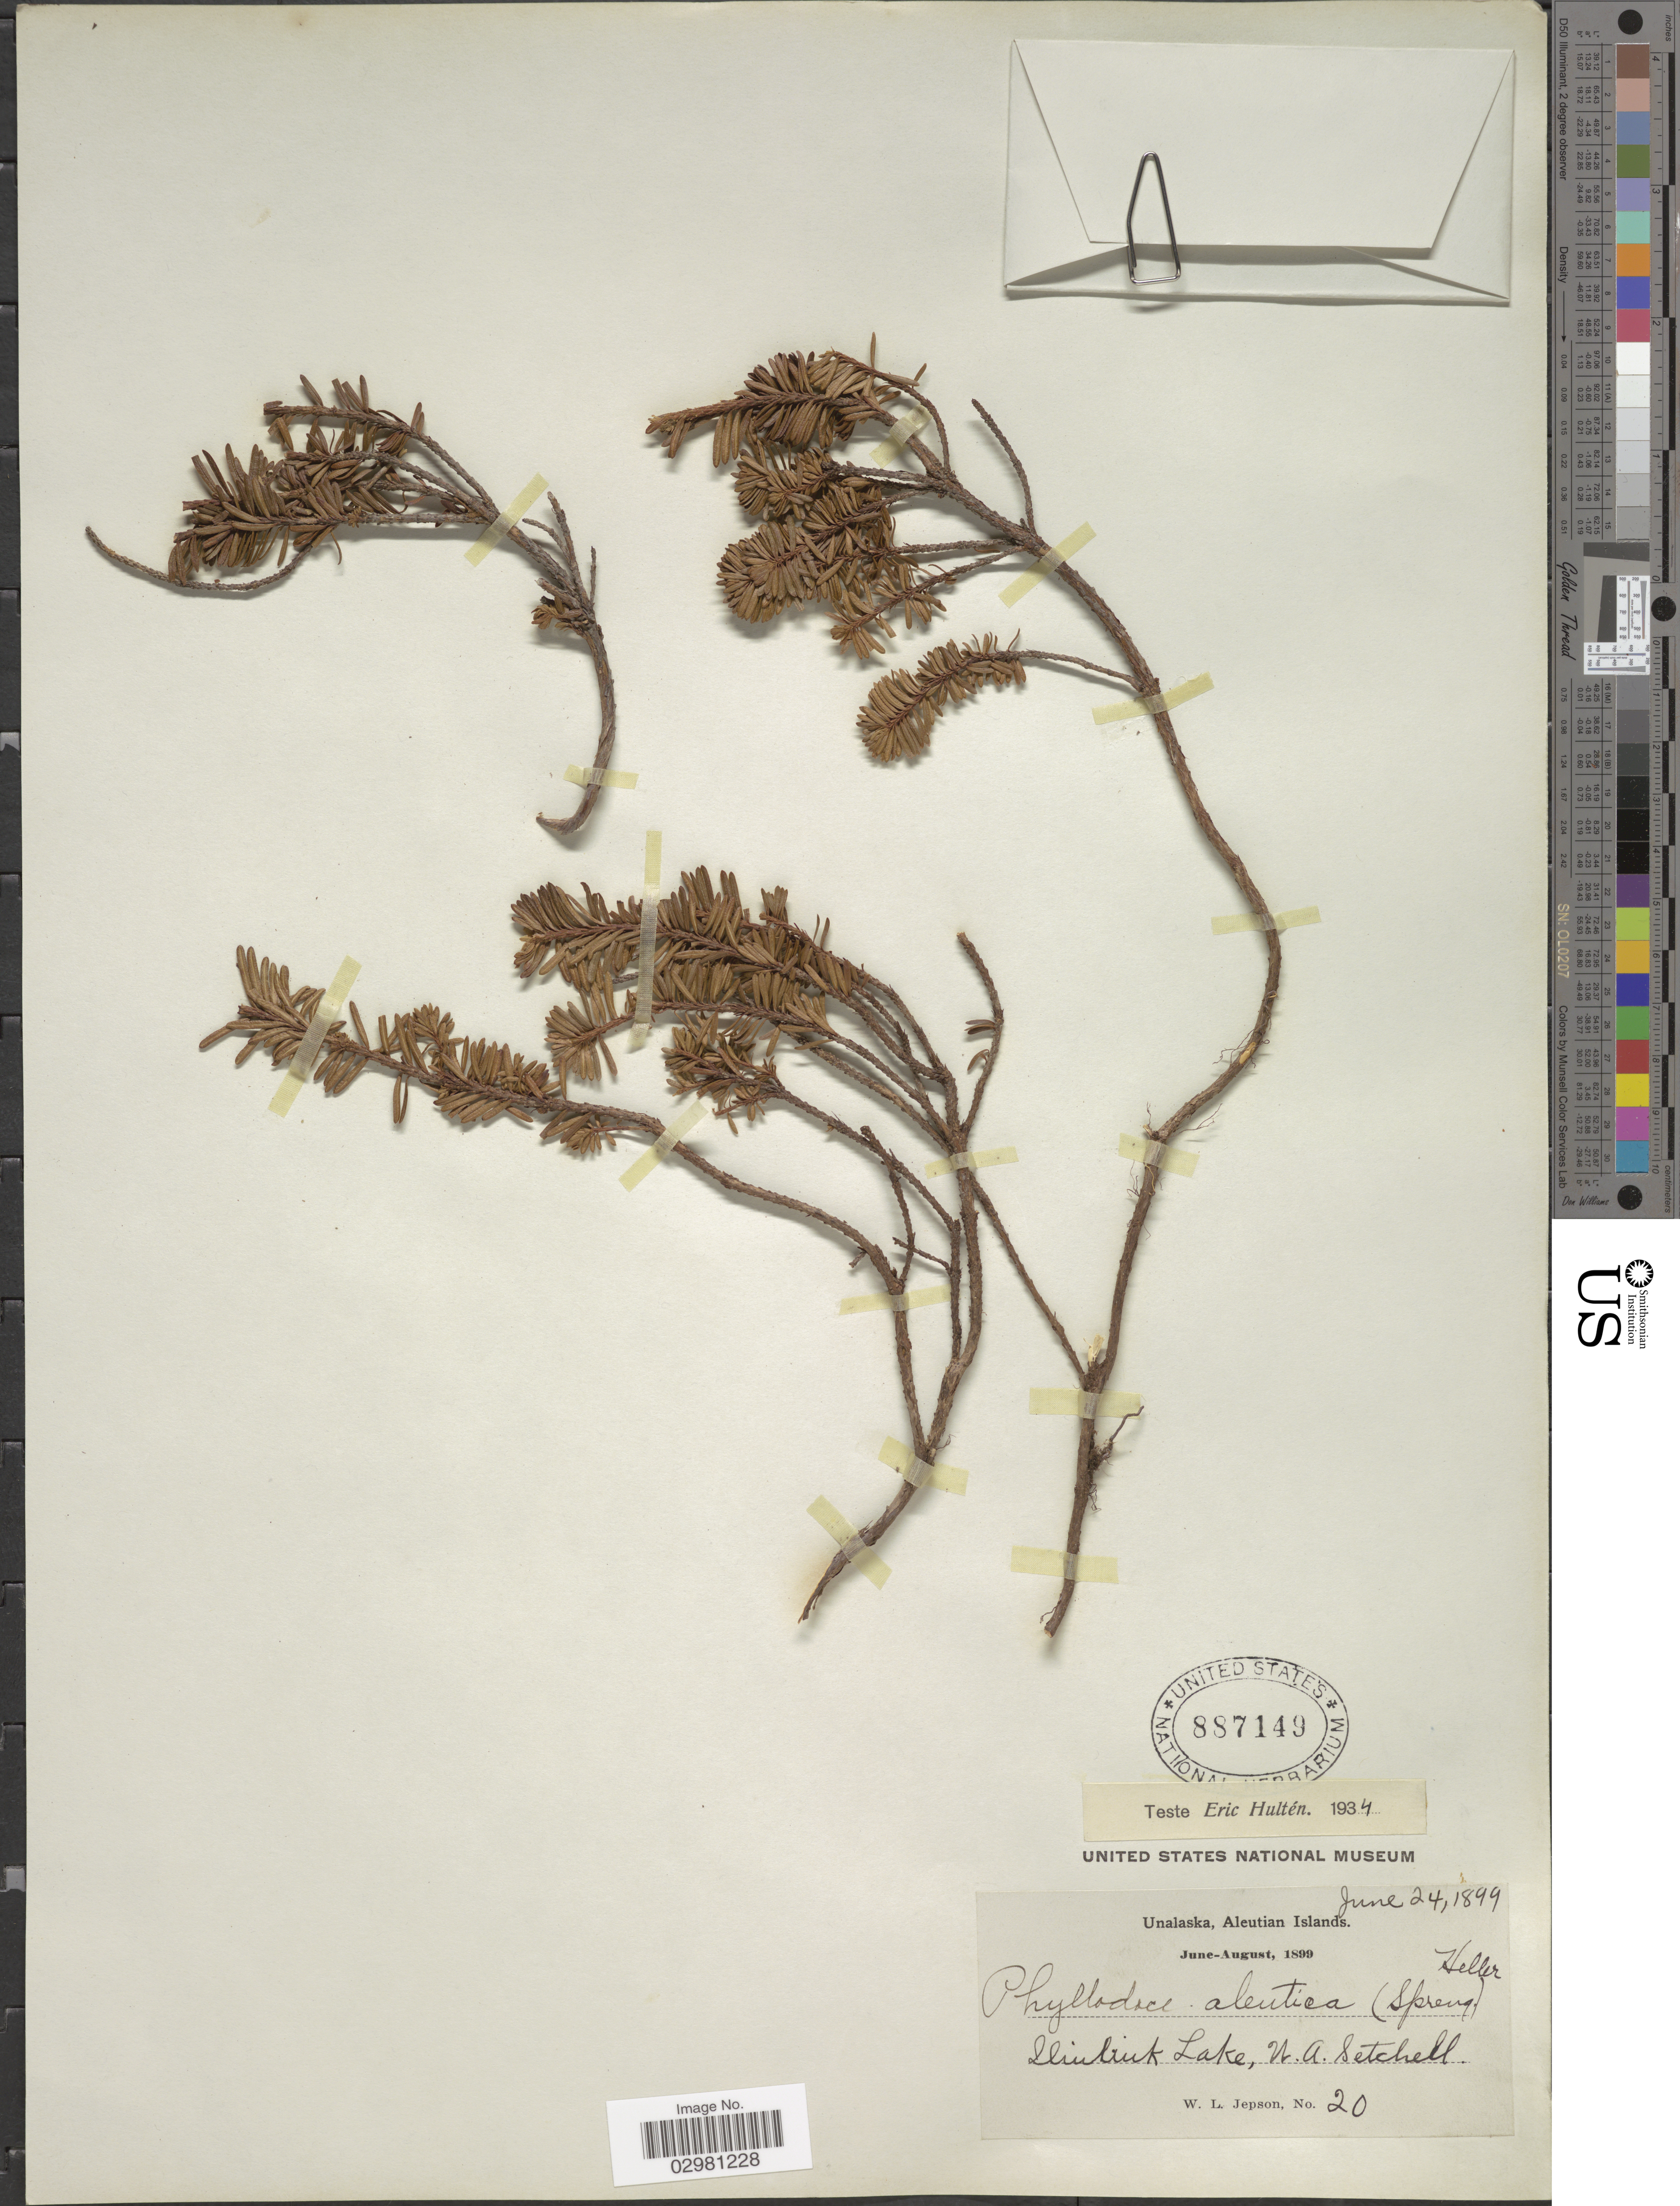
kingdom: Plantae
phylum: Tracheophyta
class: Magnoliopsida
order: Ericales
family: Ericaceae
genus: Phyllodoce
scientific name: Phyllodoce aleutica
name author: (Spreng.) A. Heller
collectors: W. L. Jepson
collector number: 20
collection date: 1899-06-24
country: United States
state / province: Alaska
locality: Unalaska, Aleutian Islands. Iliuliuk Lake, N.A. Setchell.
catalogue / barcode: US 887149